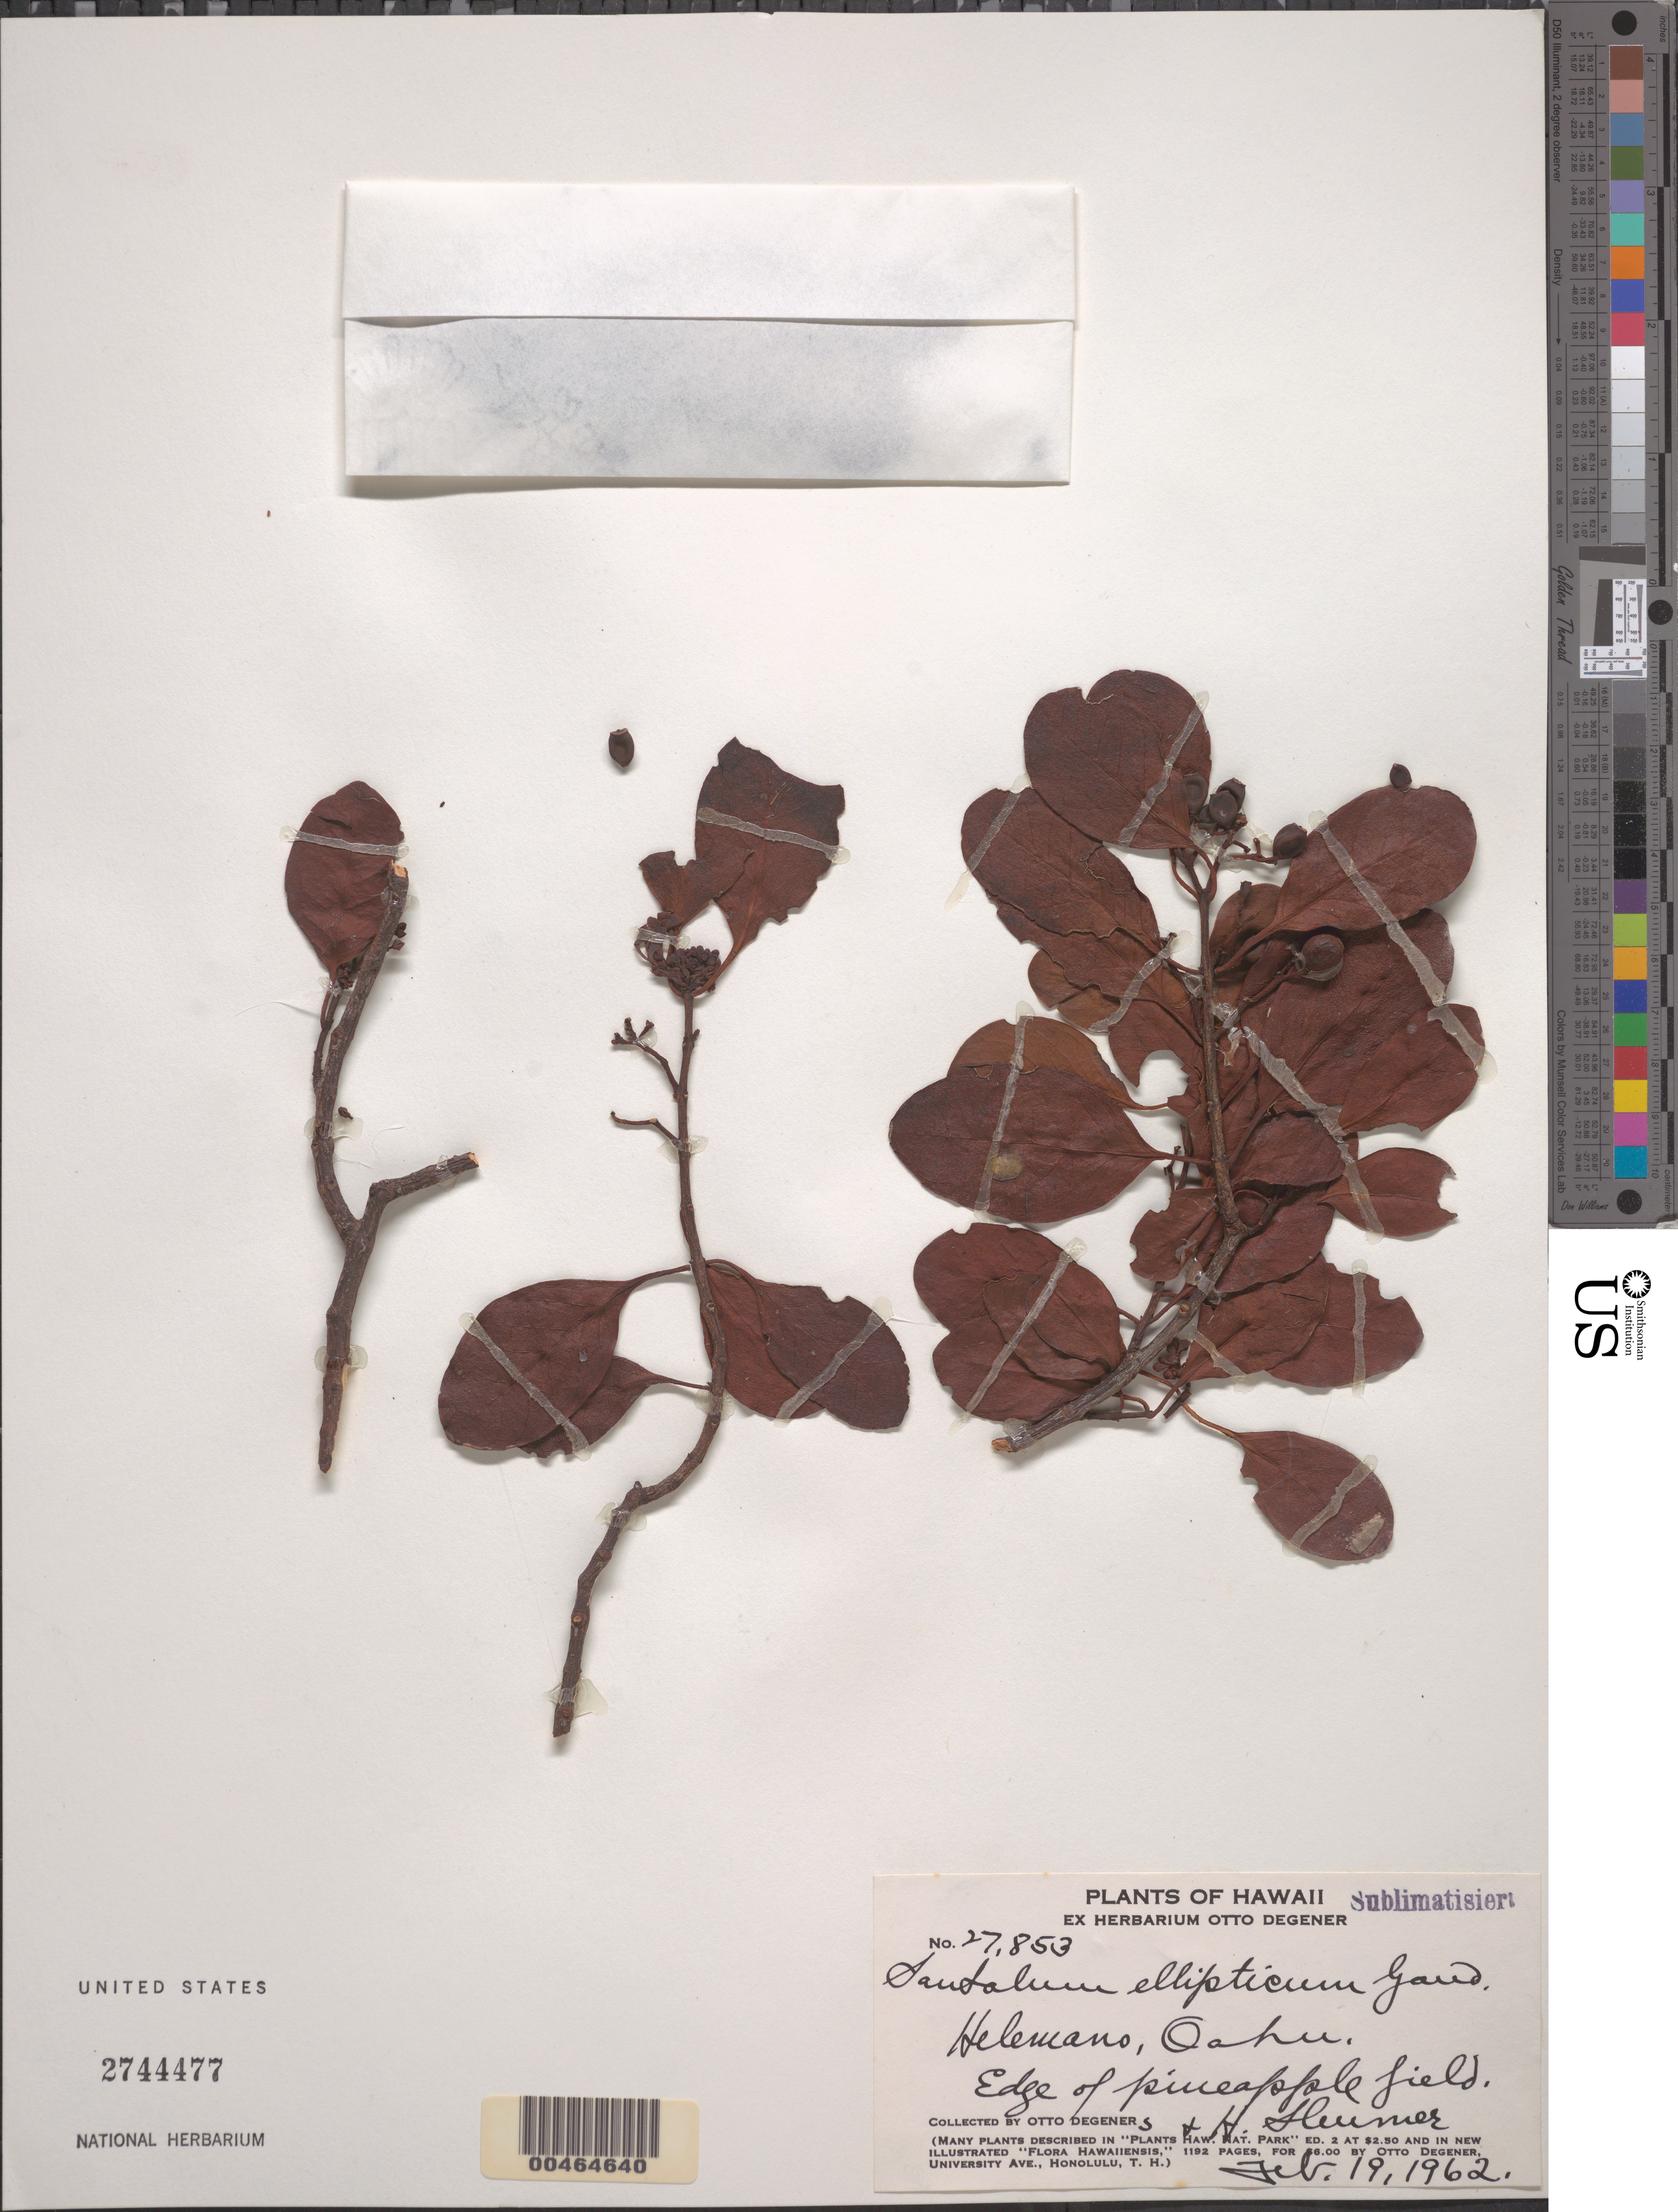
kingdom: Plantae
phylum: Tracheophyta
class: Magnoliopsida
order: Santalales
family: Santalaceae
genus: Santalum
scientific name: Santalum ellipticum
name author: Gaudich.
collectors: O. Degener & H. O. Sleumer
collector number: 27853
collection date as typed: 19 Feb 1962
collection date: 1962-02-19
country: United States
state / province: Hawaii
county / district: Honolulu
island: Oahu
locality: Helemano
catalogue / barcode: US 2744477